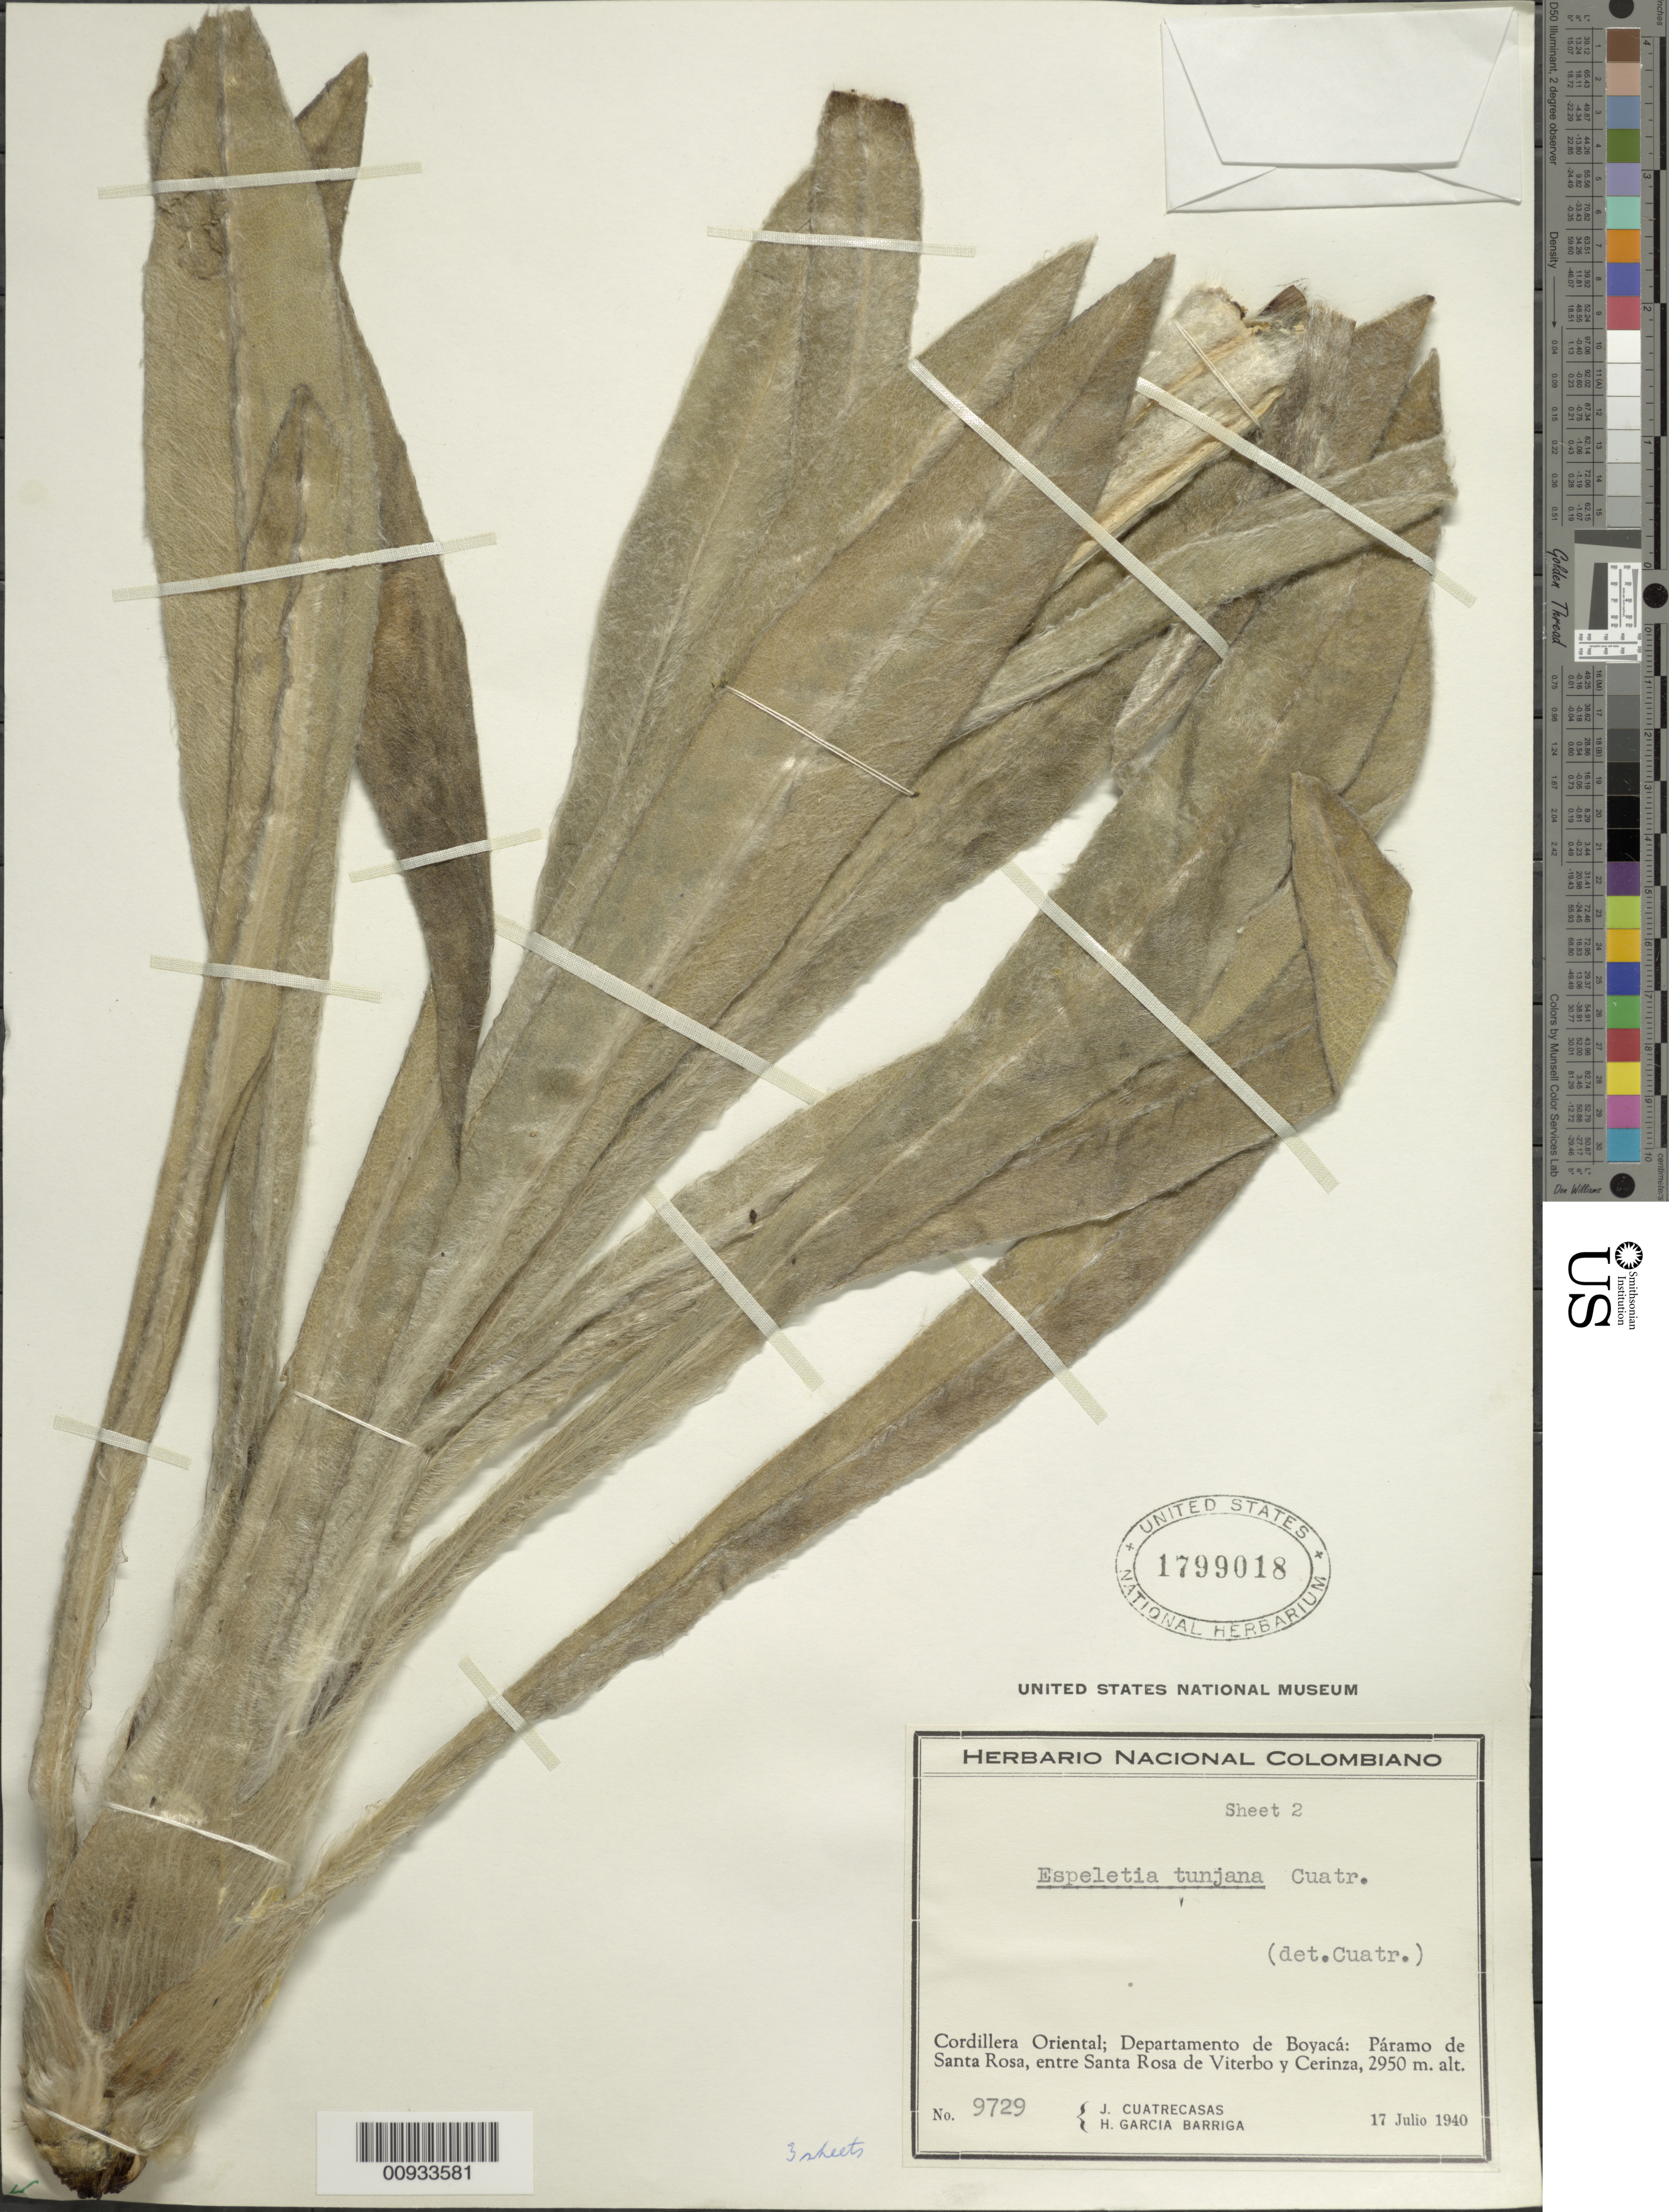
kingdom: Plantae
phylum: Tracheophyta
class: Magnoliopsida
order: Asterales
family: Asteraceae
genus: Espeletia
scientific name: Espeletia tunjana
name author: Cuatrec.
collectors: J. Cuatrecasas & H. García Barriga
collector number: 9729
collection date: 1940-07-17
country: Colombia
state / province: Boyacá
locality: Cordillera Oriental, Paramo de Santa Rosa, entre Santa Rosa de Viterbo y Cerinza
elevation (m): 2950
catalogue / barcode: US 1799018